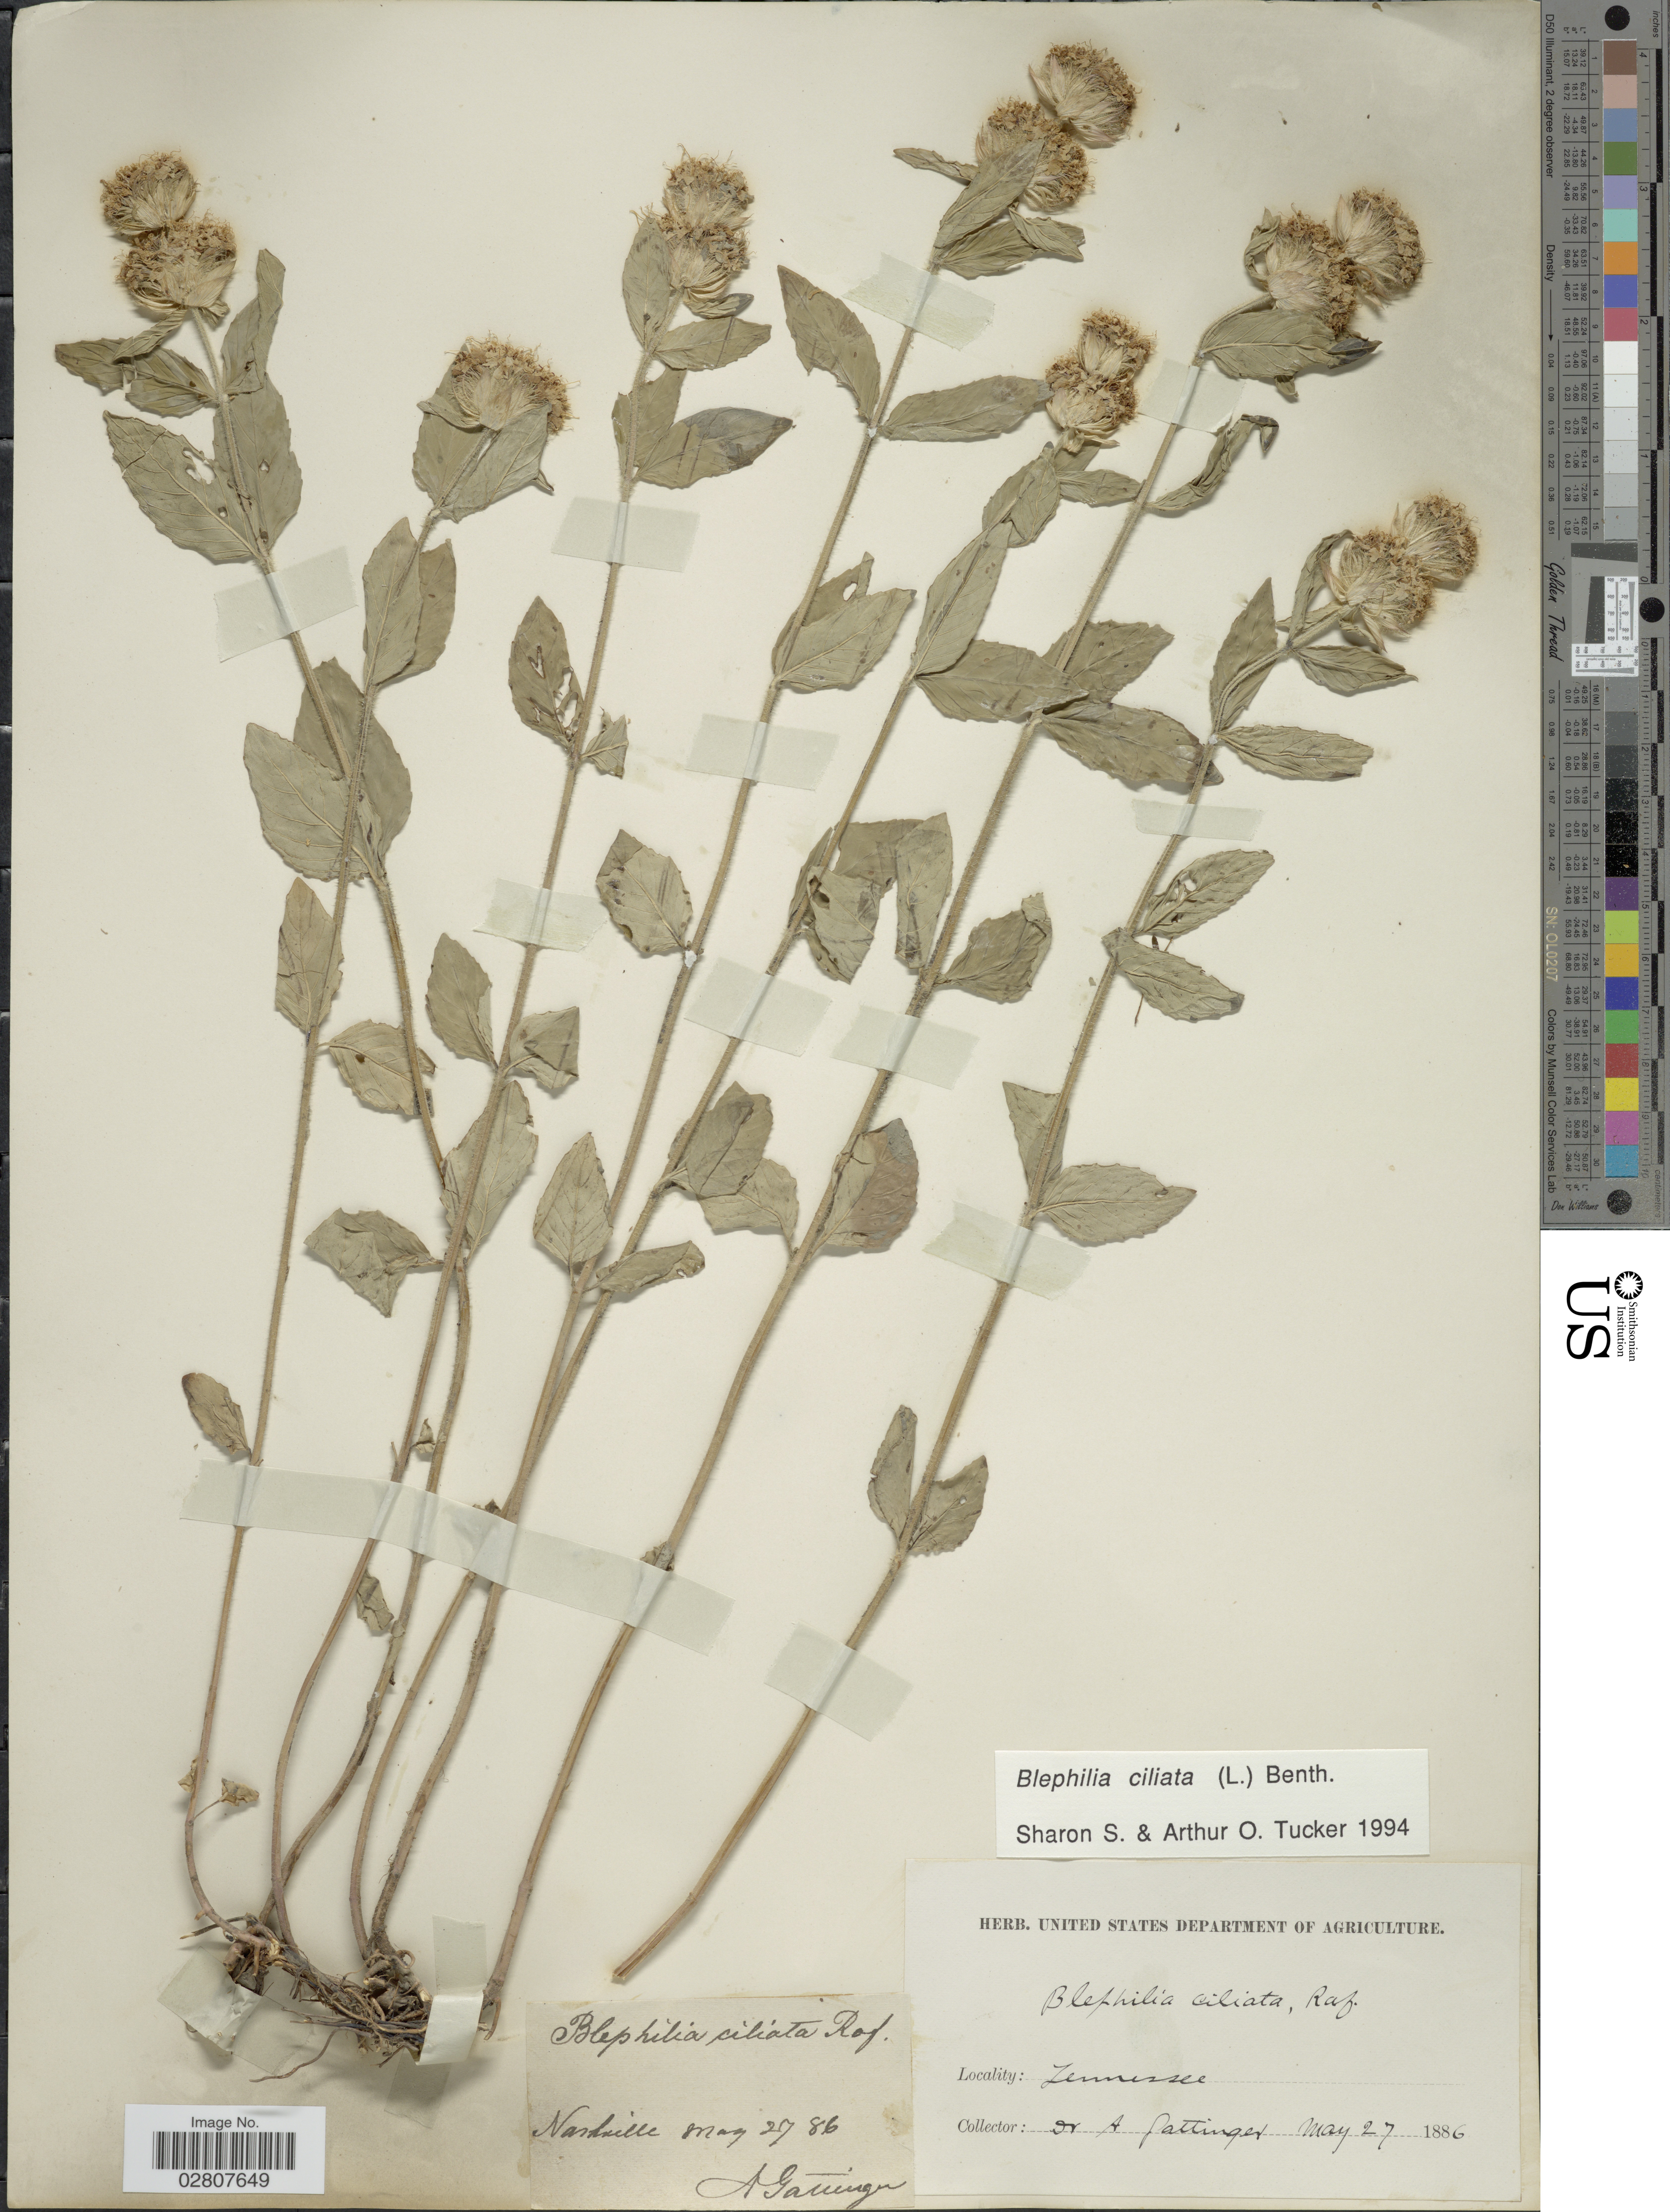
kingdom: Plantae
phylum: Tracheophyta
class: Magnoliopsida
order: Lamiales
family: Lamiaceae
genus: Blephilia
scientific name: Blephilia ciliata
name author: (L.) Raf. ex Benth.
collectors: A. Gattinger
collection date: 1886-05-27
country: United States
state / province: Tennessee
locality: Nashville.